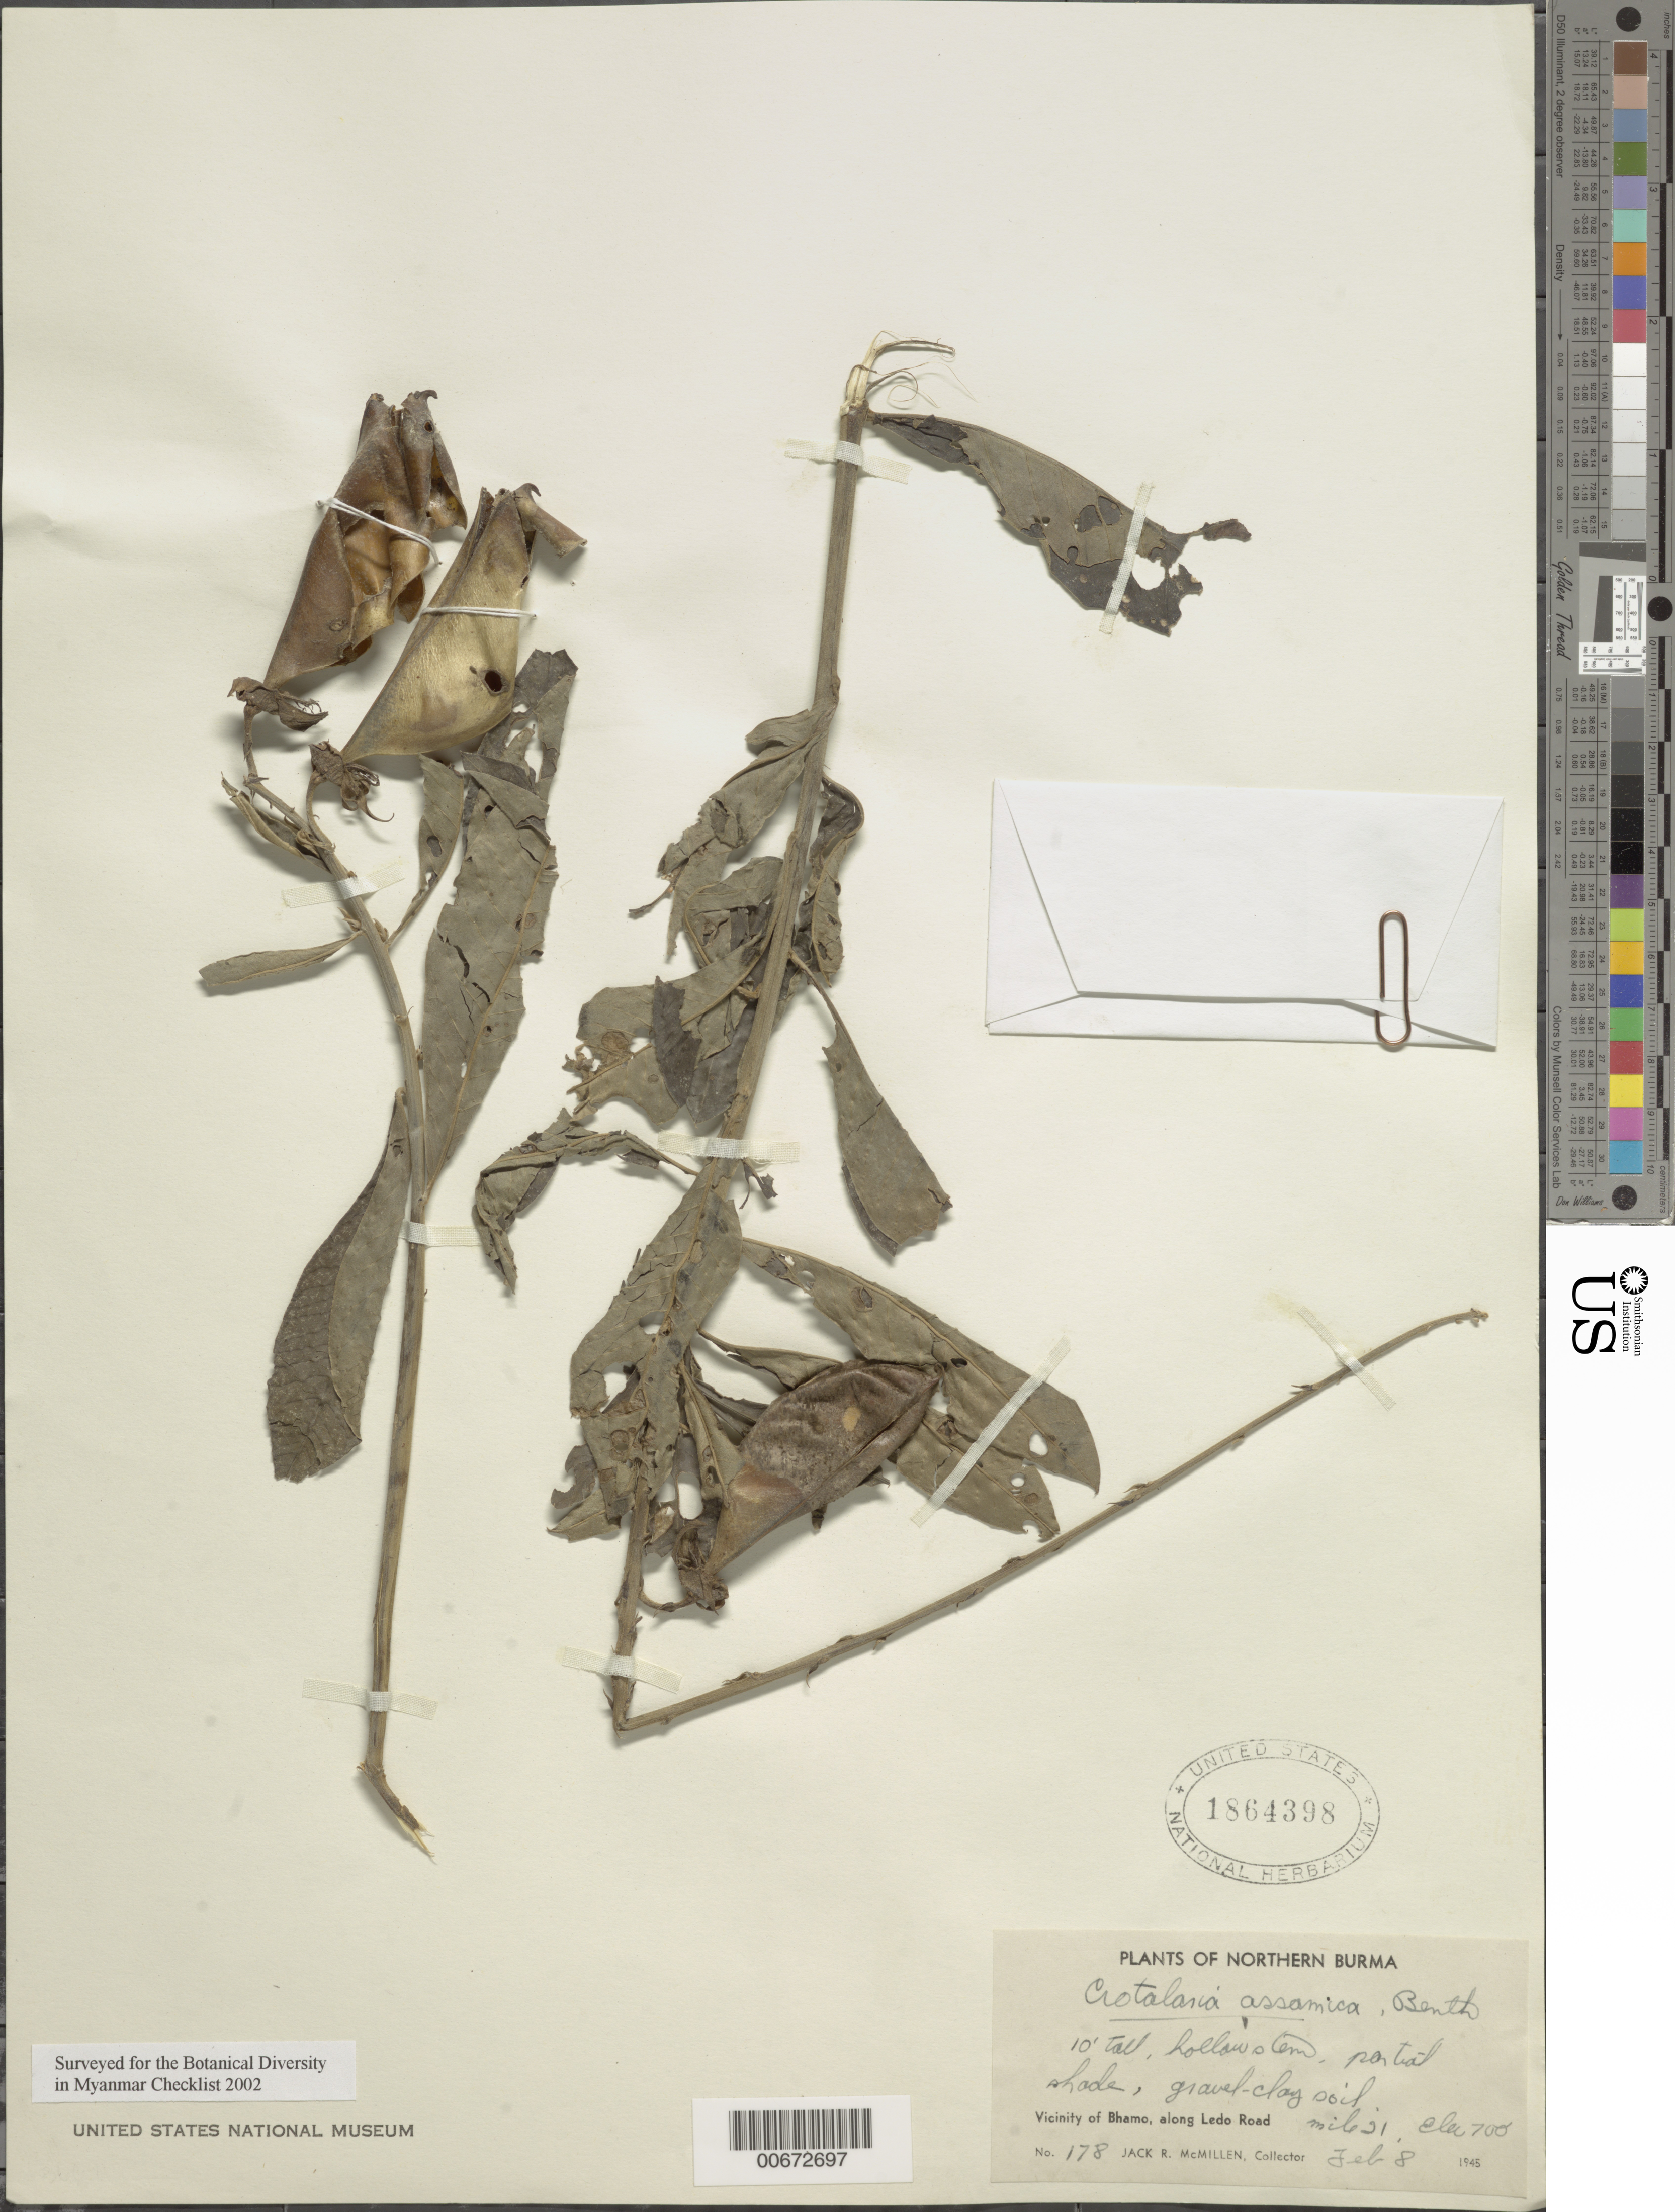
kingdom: Plantae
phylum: Tracheophyta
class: Magnoliopsida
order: Fabales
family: Fabaceae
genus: Crotalaria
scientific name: Crotalaria assamica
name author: Benth.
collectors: J. McMillen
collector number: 178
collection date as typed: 08 Feb 1945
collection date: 1945-02-08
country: Myanmar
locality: Bhamo, along Ledo Road.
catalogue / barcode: US 1864398